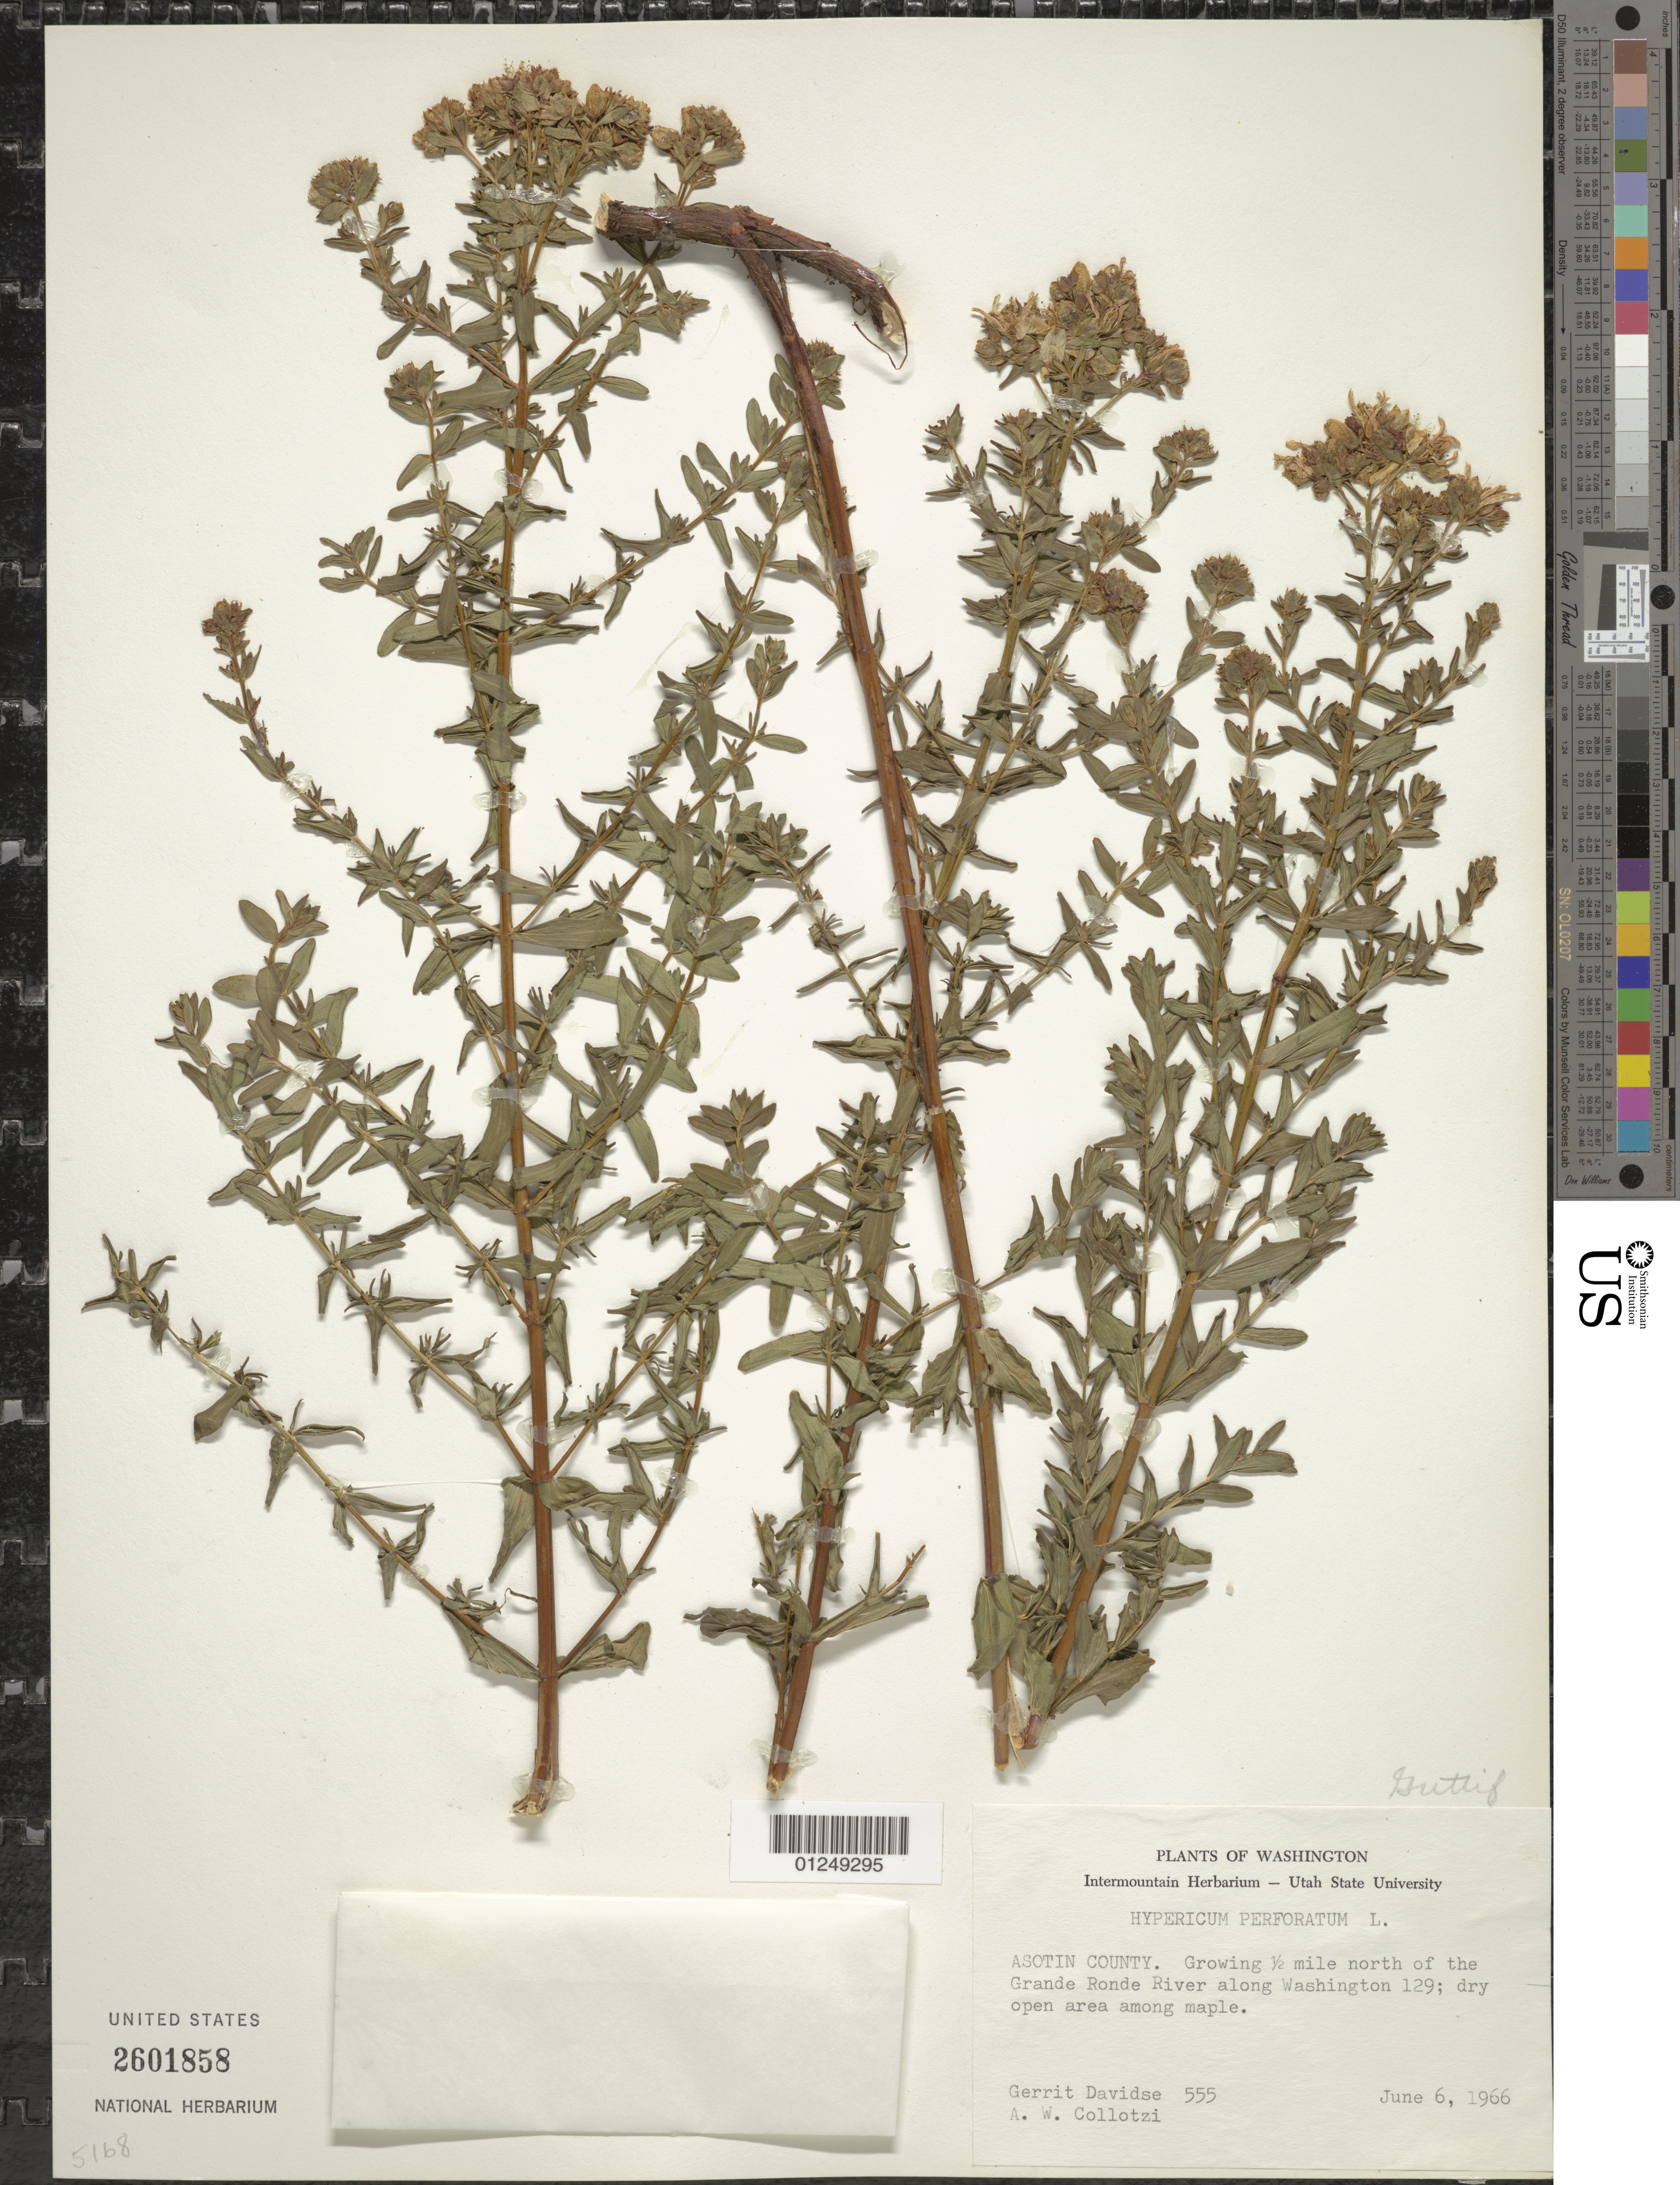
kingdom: Plantae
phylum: Tracheophyta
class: Magnoliopsida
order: Malpighiales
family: Hypericaceae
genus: Hypericum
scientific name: Hypericum perforatum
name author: L.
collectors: G. Davidse & A. W. Collotzi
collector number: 555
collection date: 1966-06-06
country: United States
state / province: Washington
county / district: Asotin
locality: Growing ½ mi. N of the Grande Ronde R. along Route 129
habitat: Dry open area.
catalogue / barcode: US 2601858